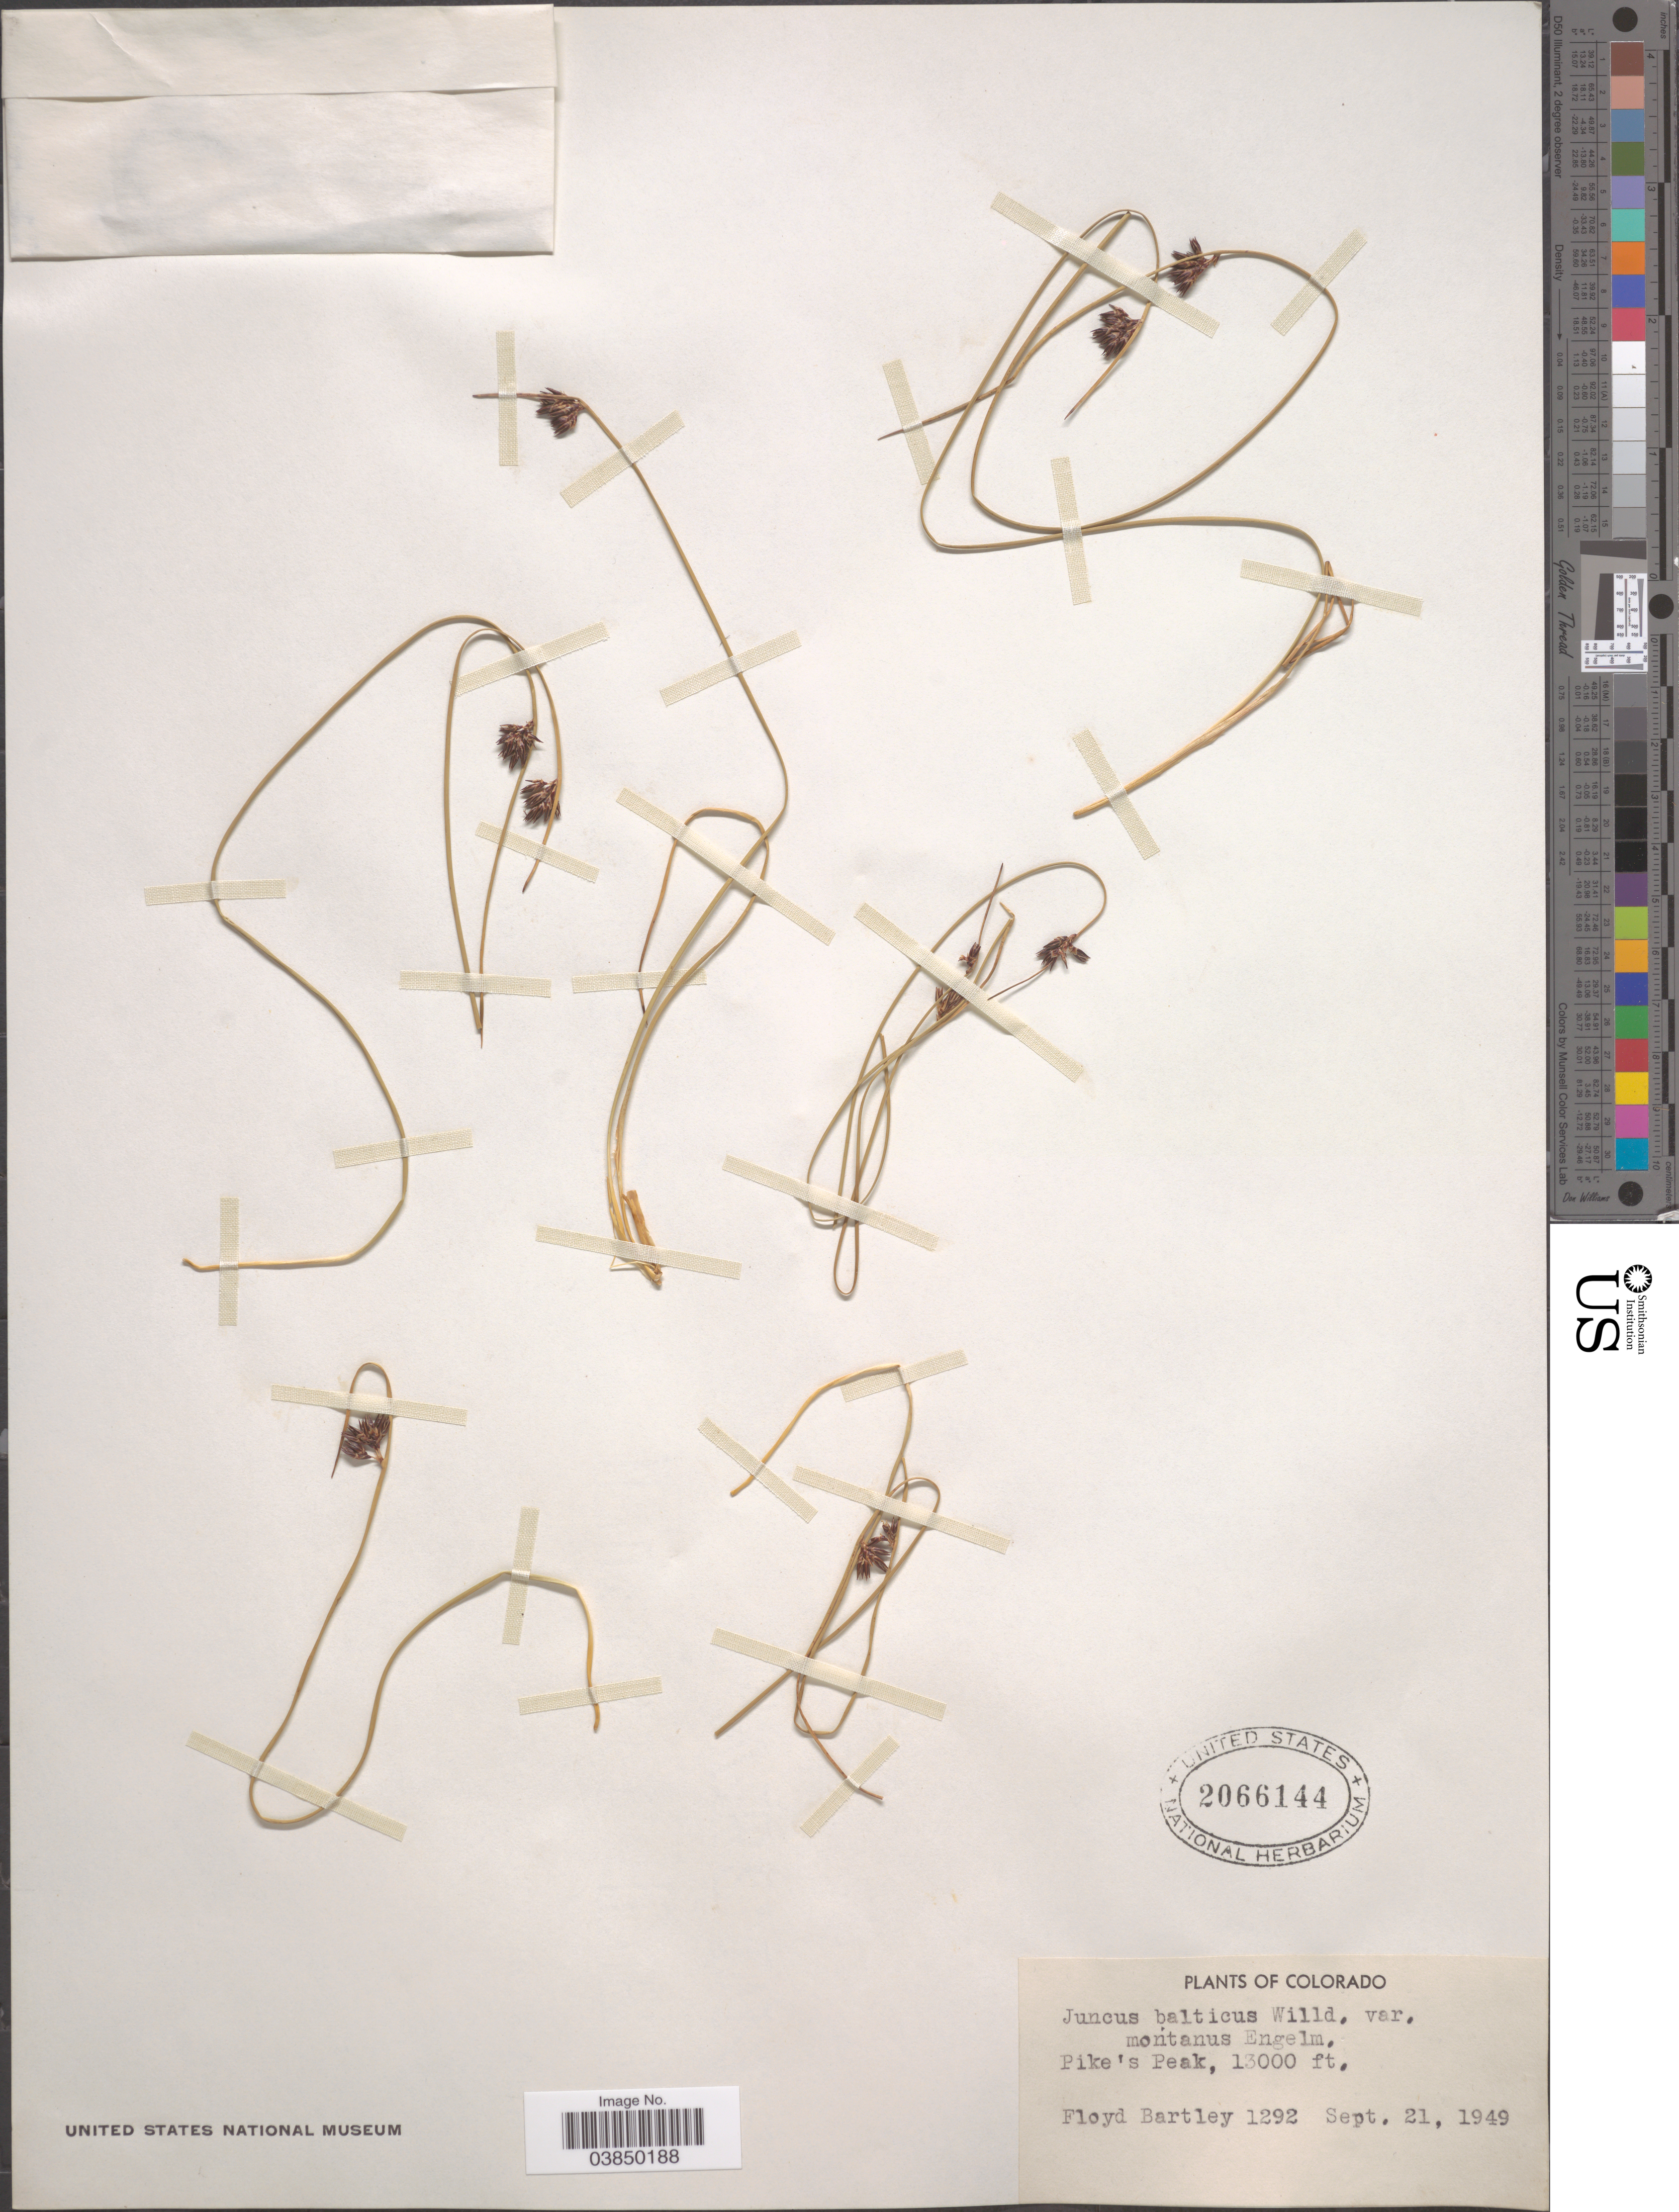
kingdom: Plantae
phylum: Tracheophyta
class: Liliopsida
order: Poales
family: Juncaceae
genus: Juncus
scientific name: Juncus balticus var. montanus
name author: Engelm.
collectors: F. Bartley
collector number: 1292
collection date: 1949-09-21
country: United States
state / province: Colorado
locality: Pike's Peak.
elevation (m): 3962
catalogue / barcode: US 2066144